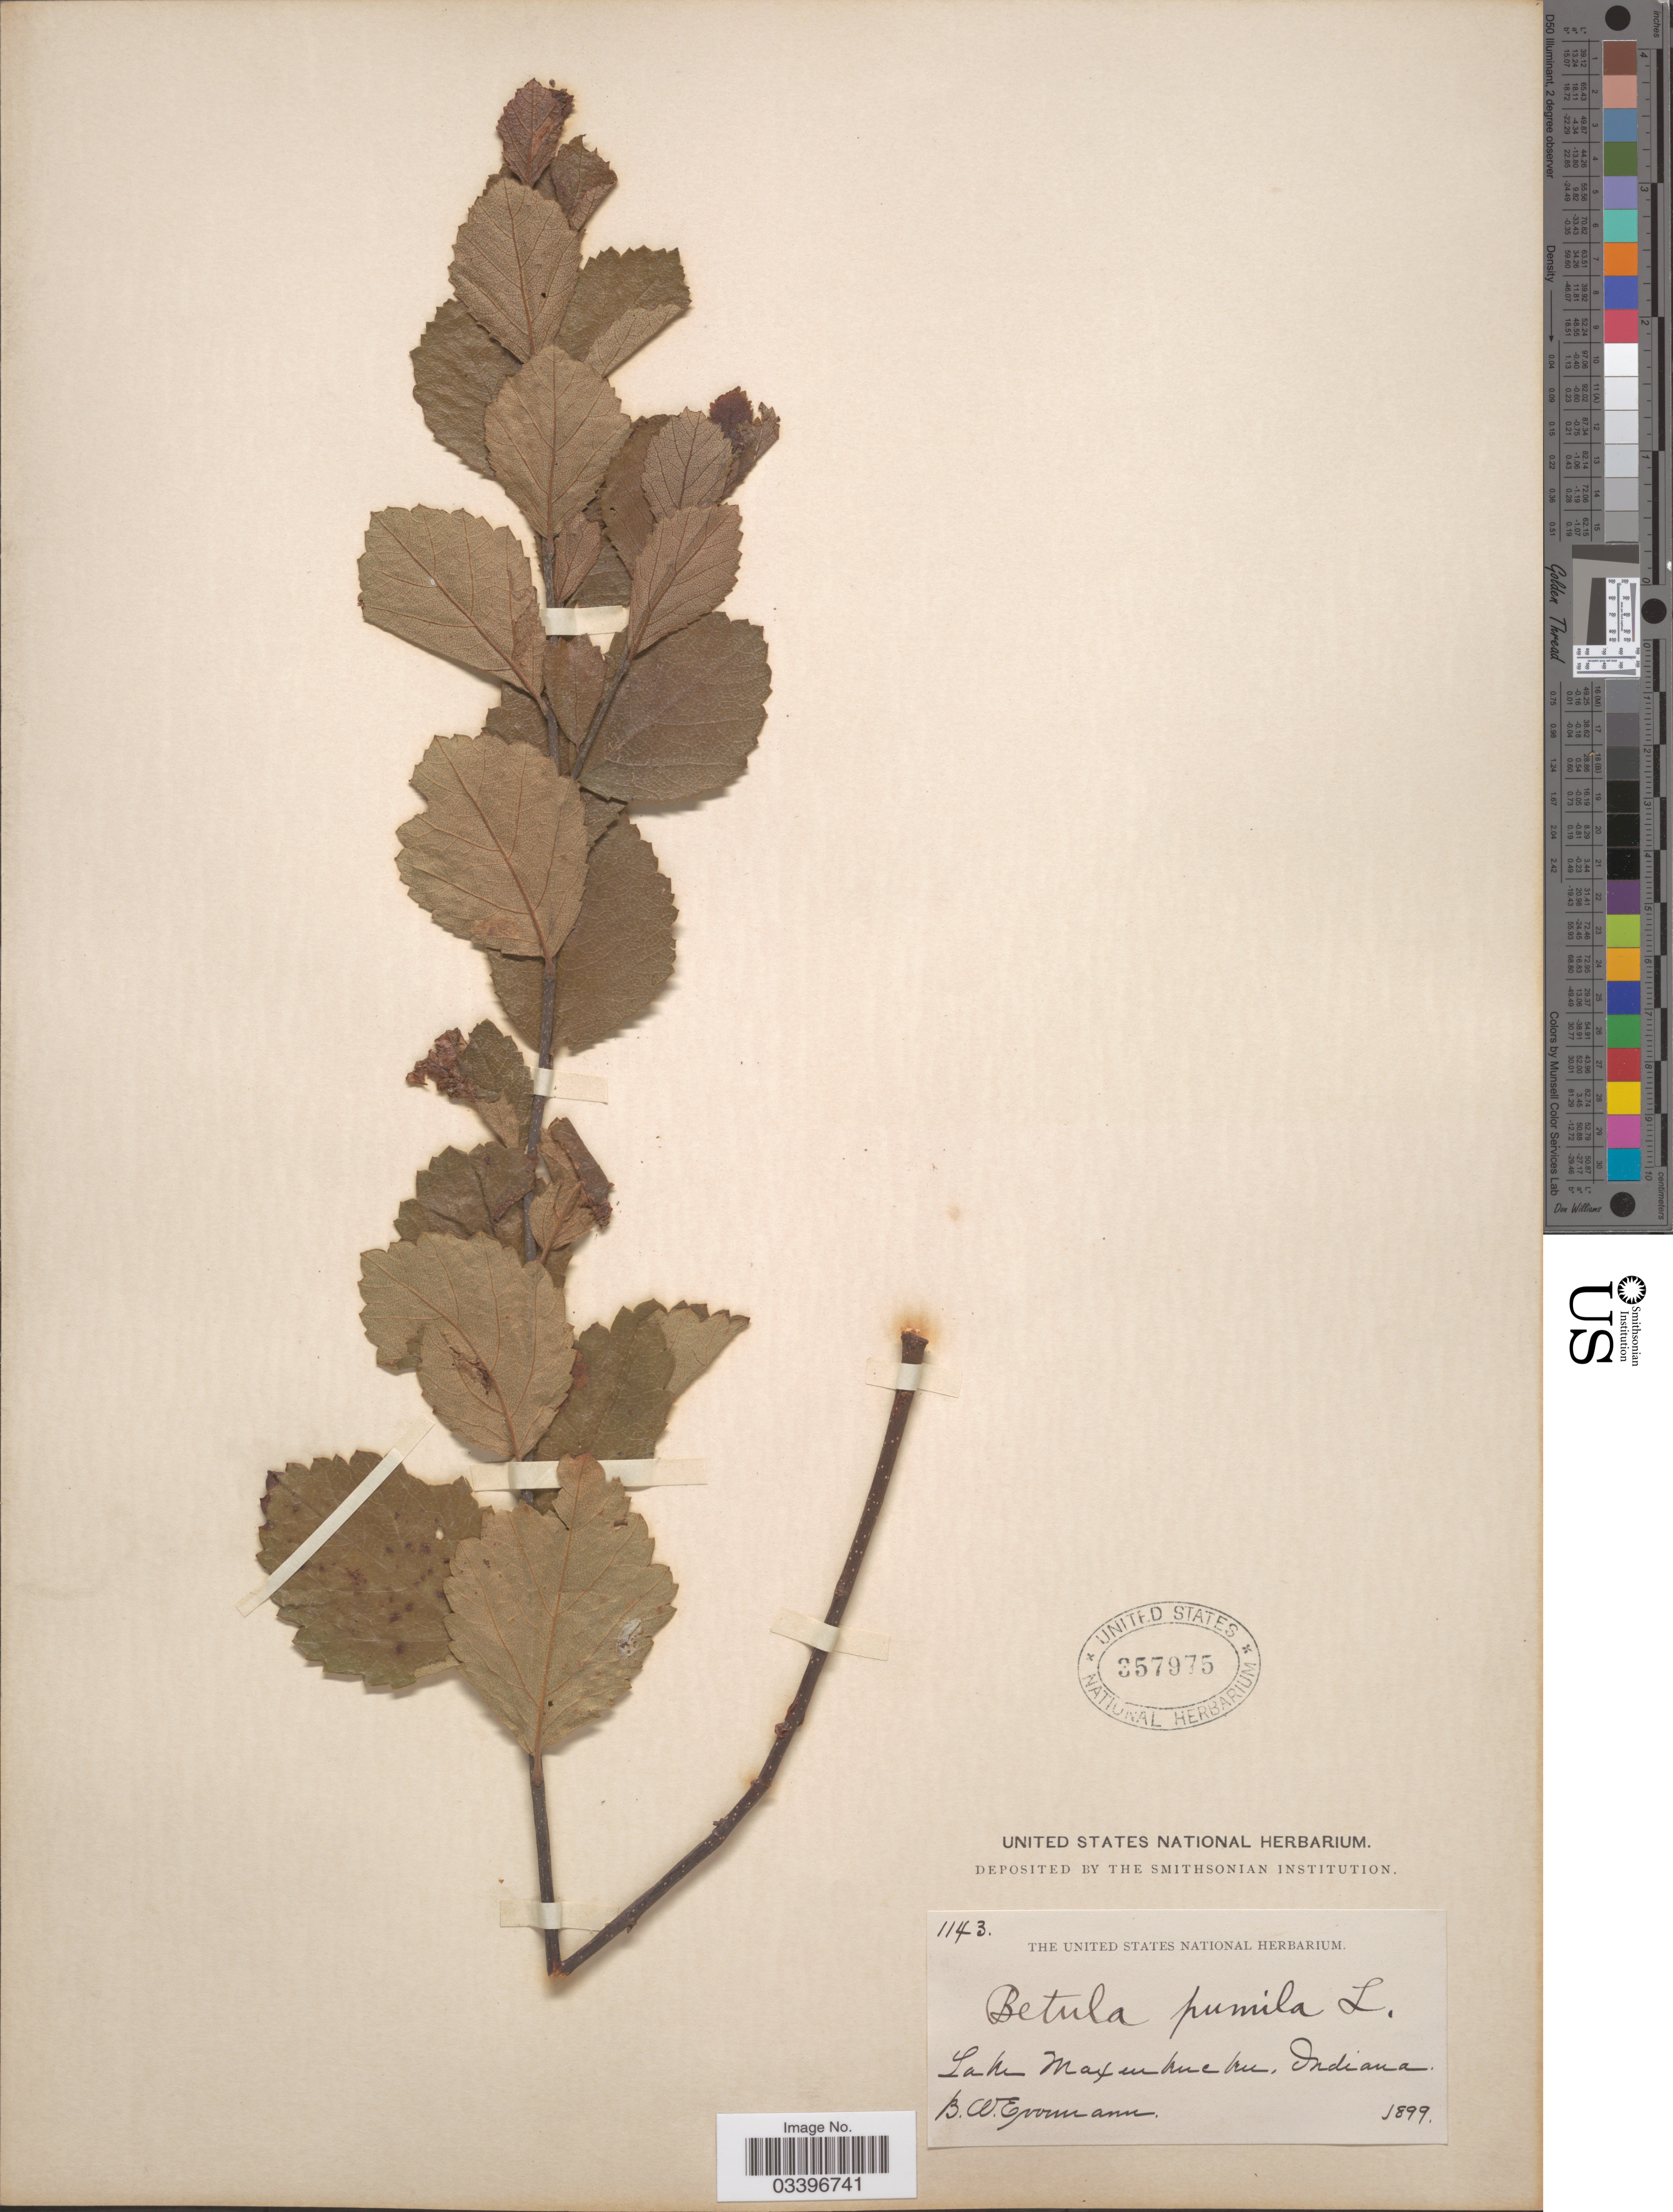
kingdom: Plantae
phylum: Tracheophyta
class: Magnoliopsida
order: Fagales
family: Betulaceae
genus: Betula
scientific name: Betula pumila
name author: L.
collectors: B. W. Evermann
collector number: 1143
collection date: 1899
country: United States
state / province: Indiana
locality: Lake Maxinkuckee.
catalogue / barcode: US 357975